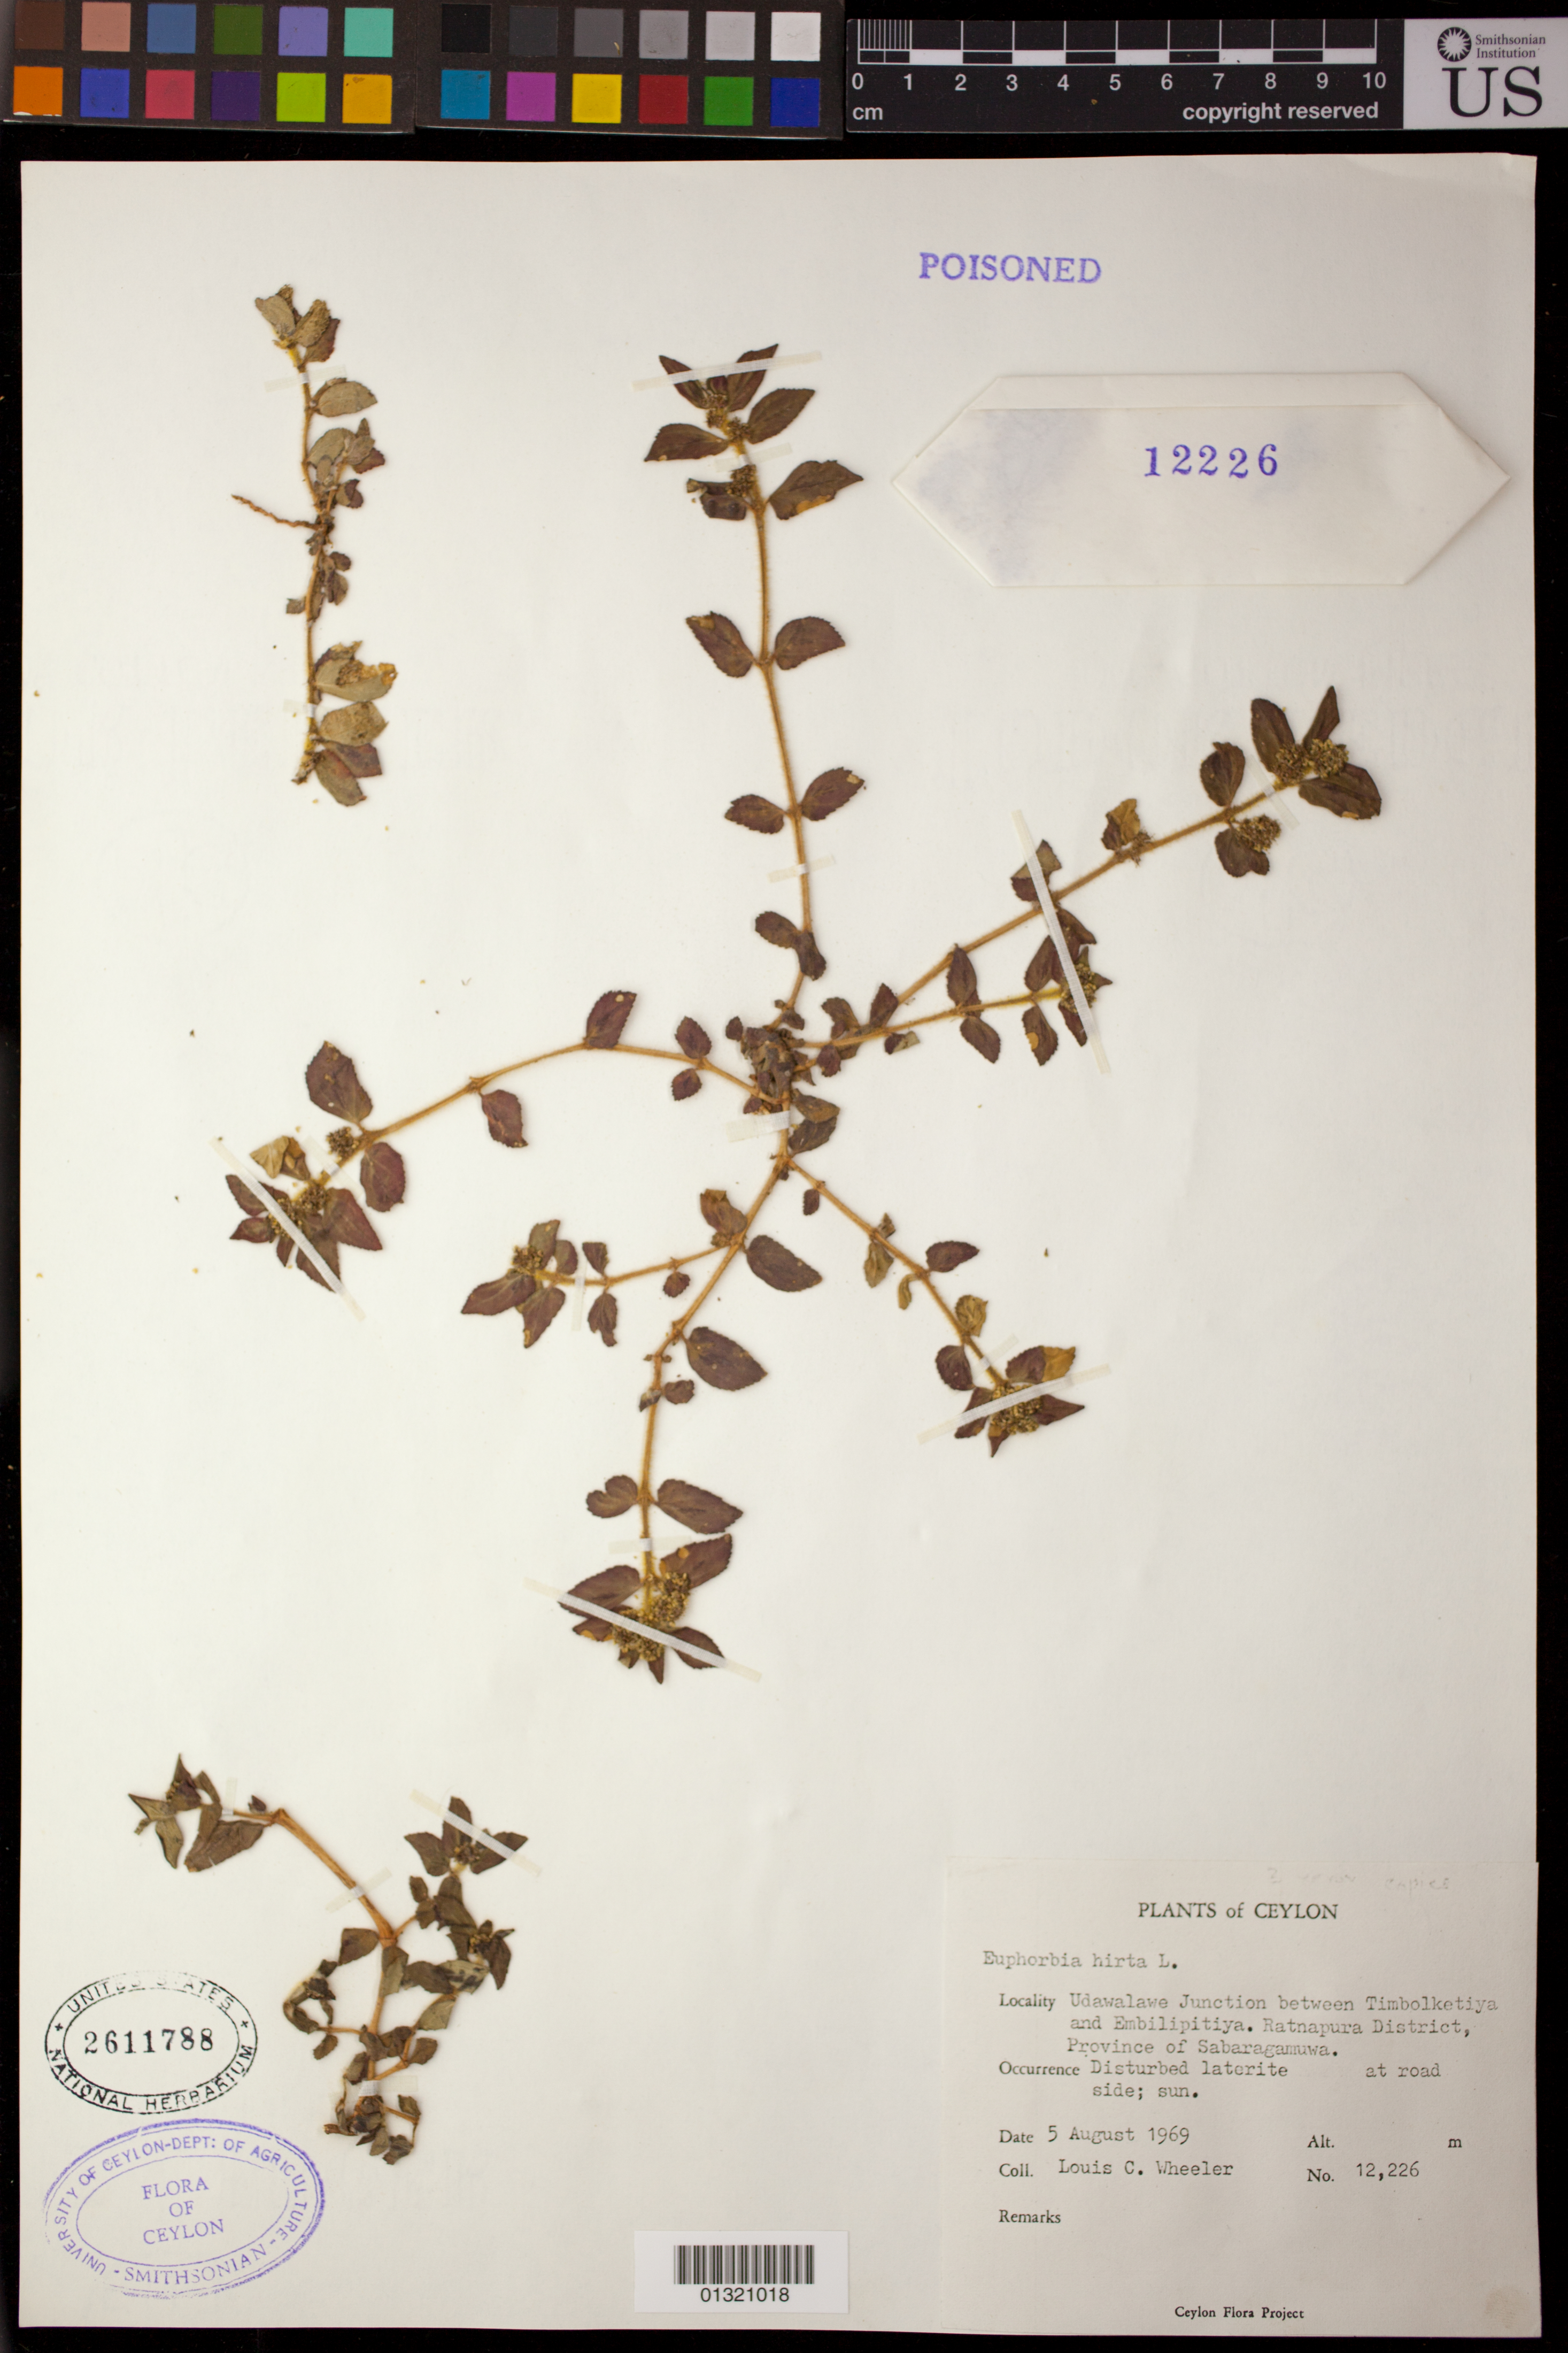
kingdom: Plantae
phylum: Tracheophyta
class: Magnoliopsida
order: Malpighiales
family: Euphorbiaceae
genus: Euphorbia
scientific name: Euphorbia hirta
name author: L.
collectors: L. C. Wheeler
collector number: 12226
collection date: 1969-08-05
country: Sri Lanka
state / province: Sabaragamuwa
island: Ceylon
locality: Udawalawe Junction between Timbolketiya and Embilipitiya. Ratnapura District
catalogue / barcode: US 2611788